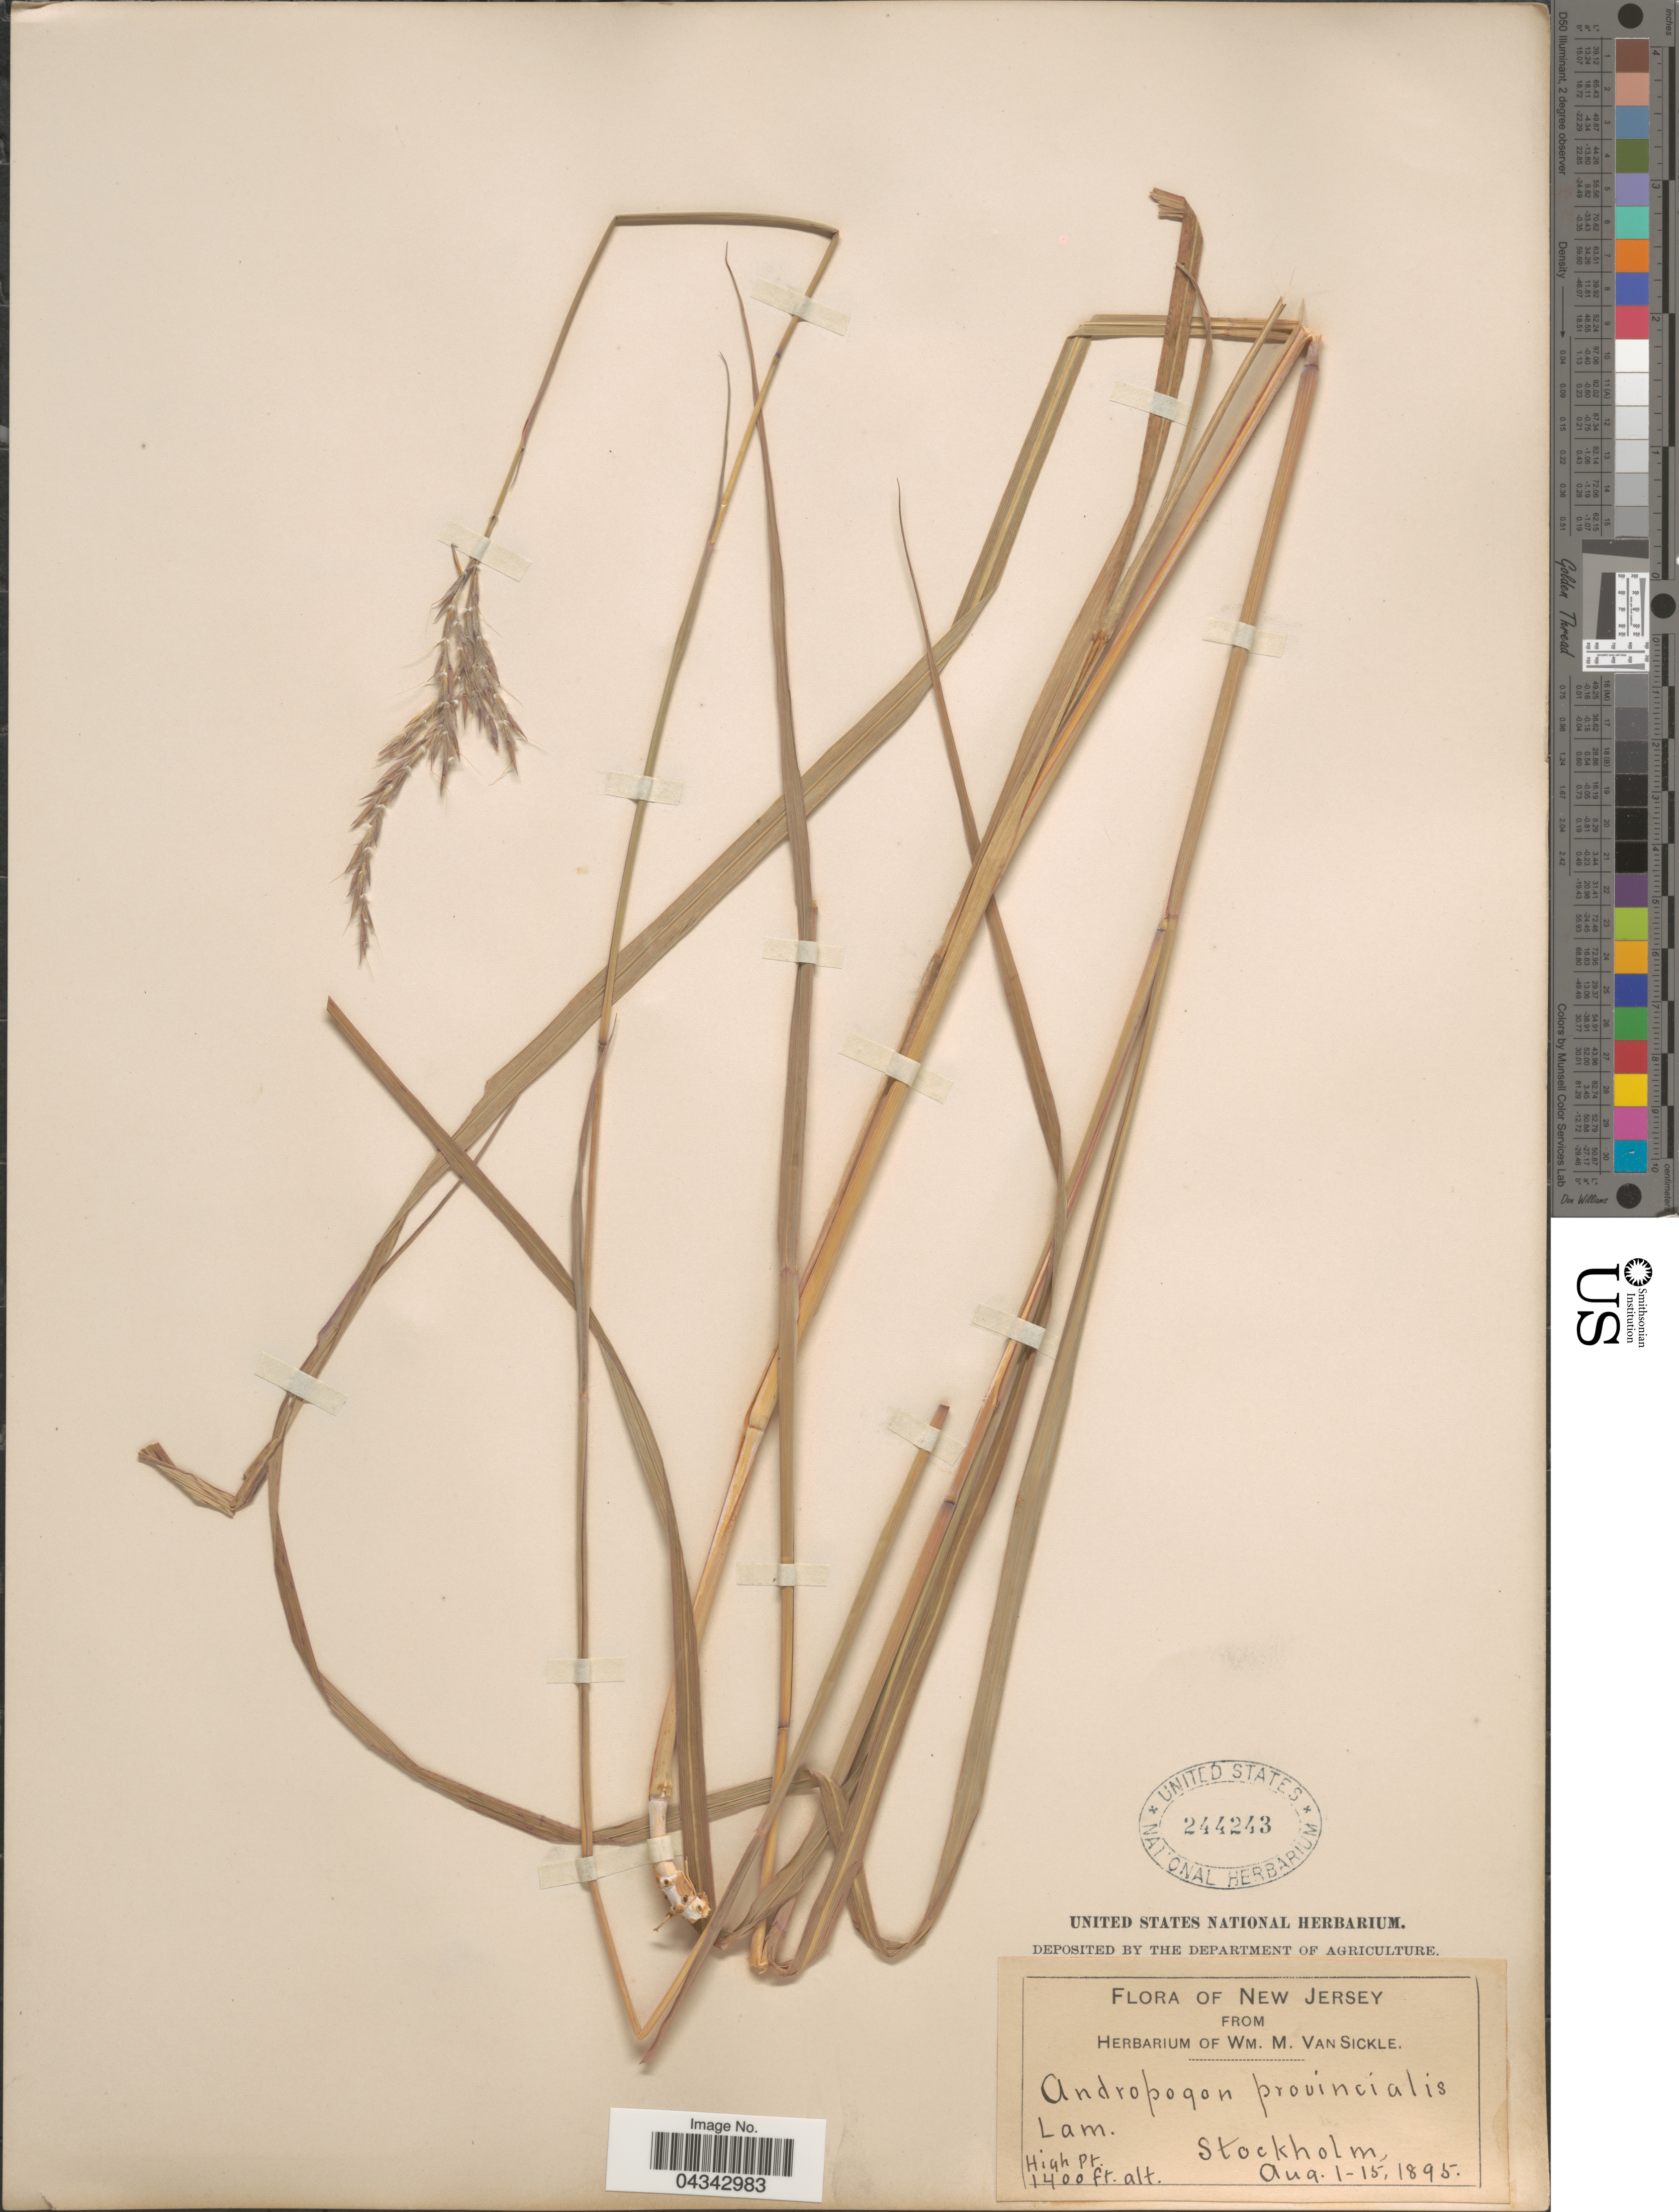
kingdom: Plantae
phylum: Tracheophyta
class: Liliopsida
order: Poales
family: Poaceae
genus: Andropogon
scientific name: Andropogon gerardii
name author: Vitman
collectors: ex herb. Wm. M. Van Sickle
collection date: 1895-08-01/1895-08-15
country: United States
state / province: New Jersey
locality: Stockholm.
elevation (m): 427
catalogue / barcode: US 244243